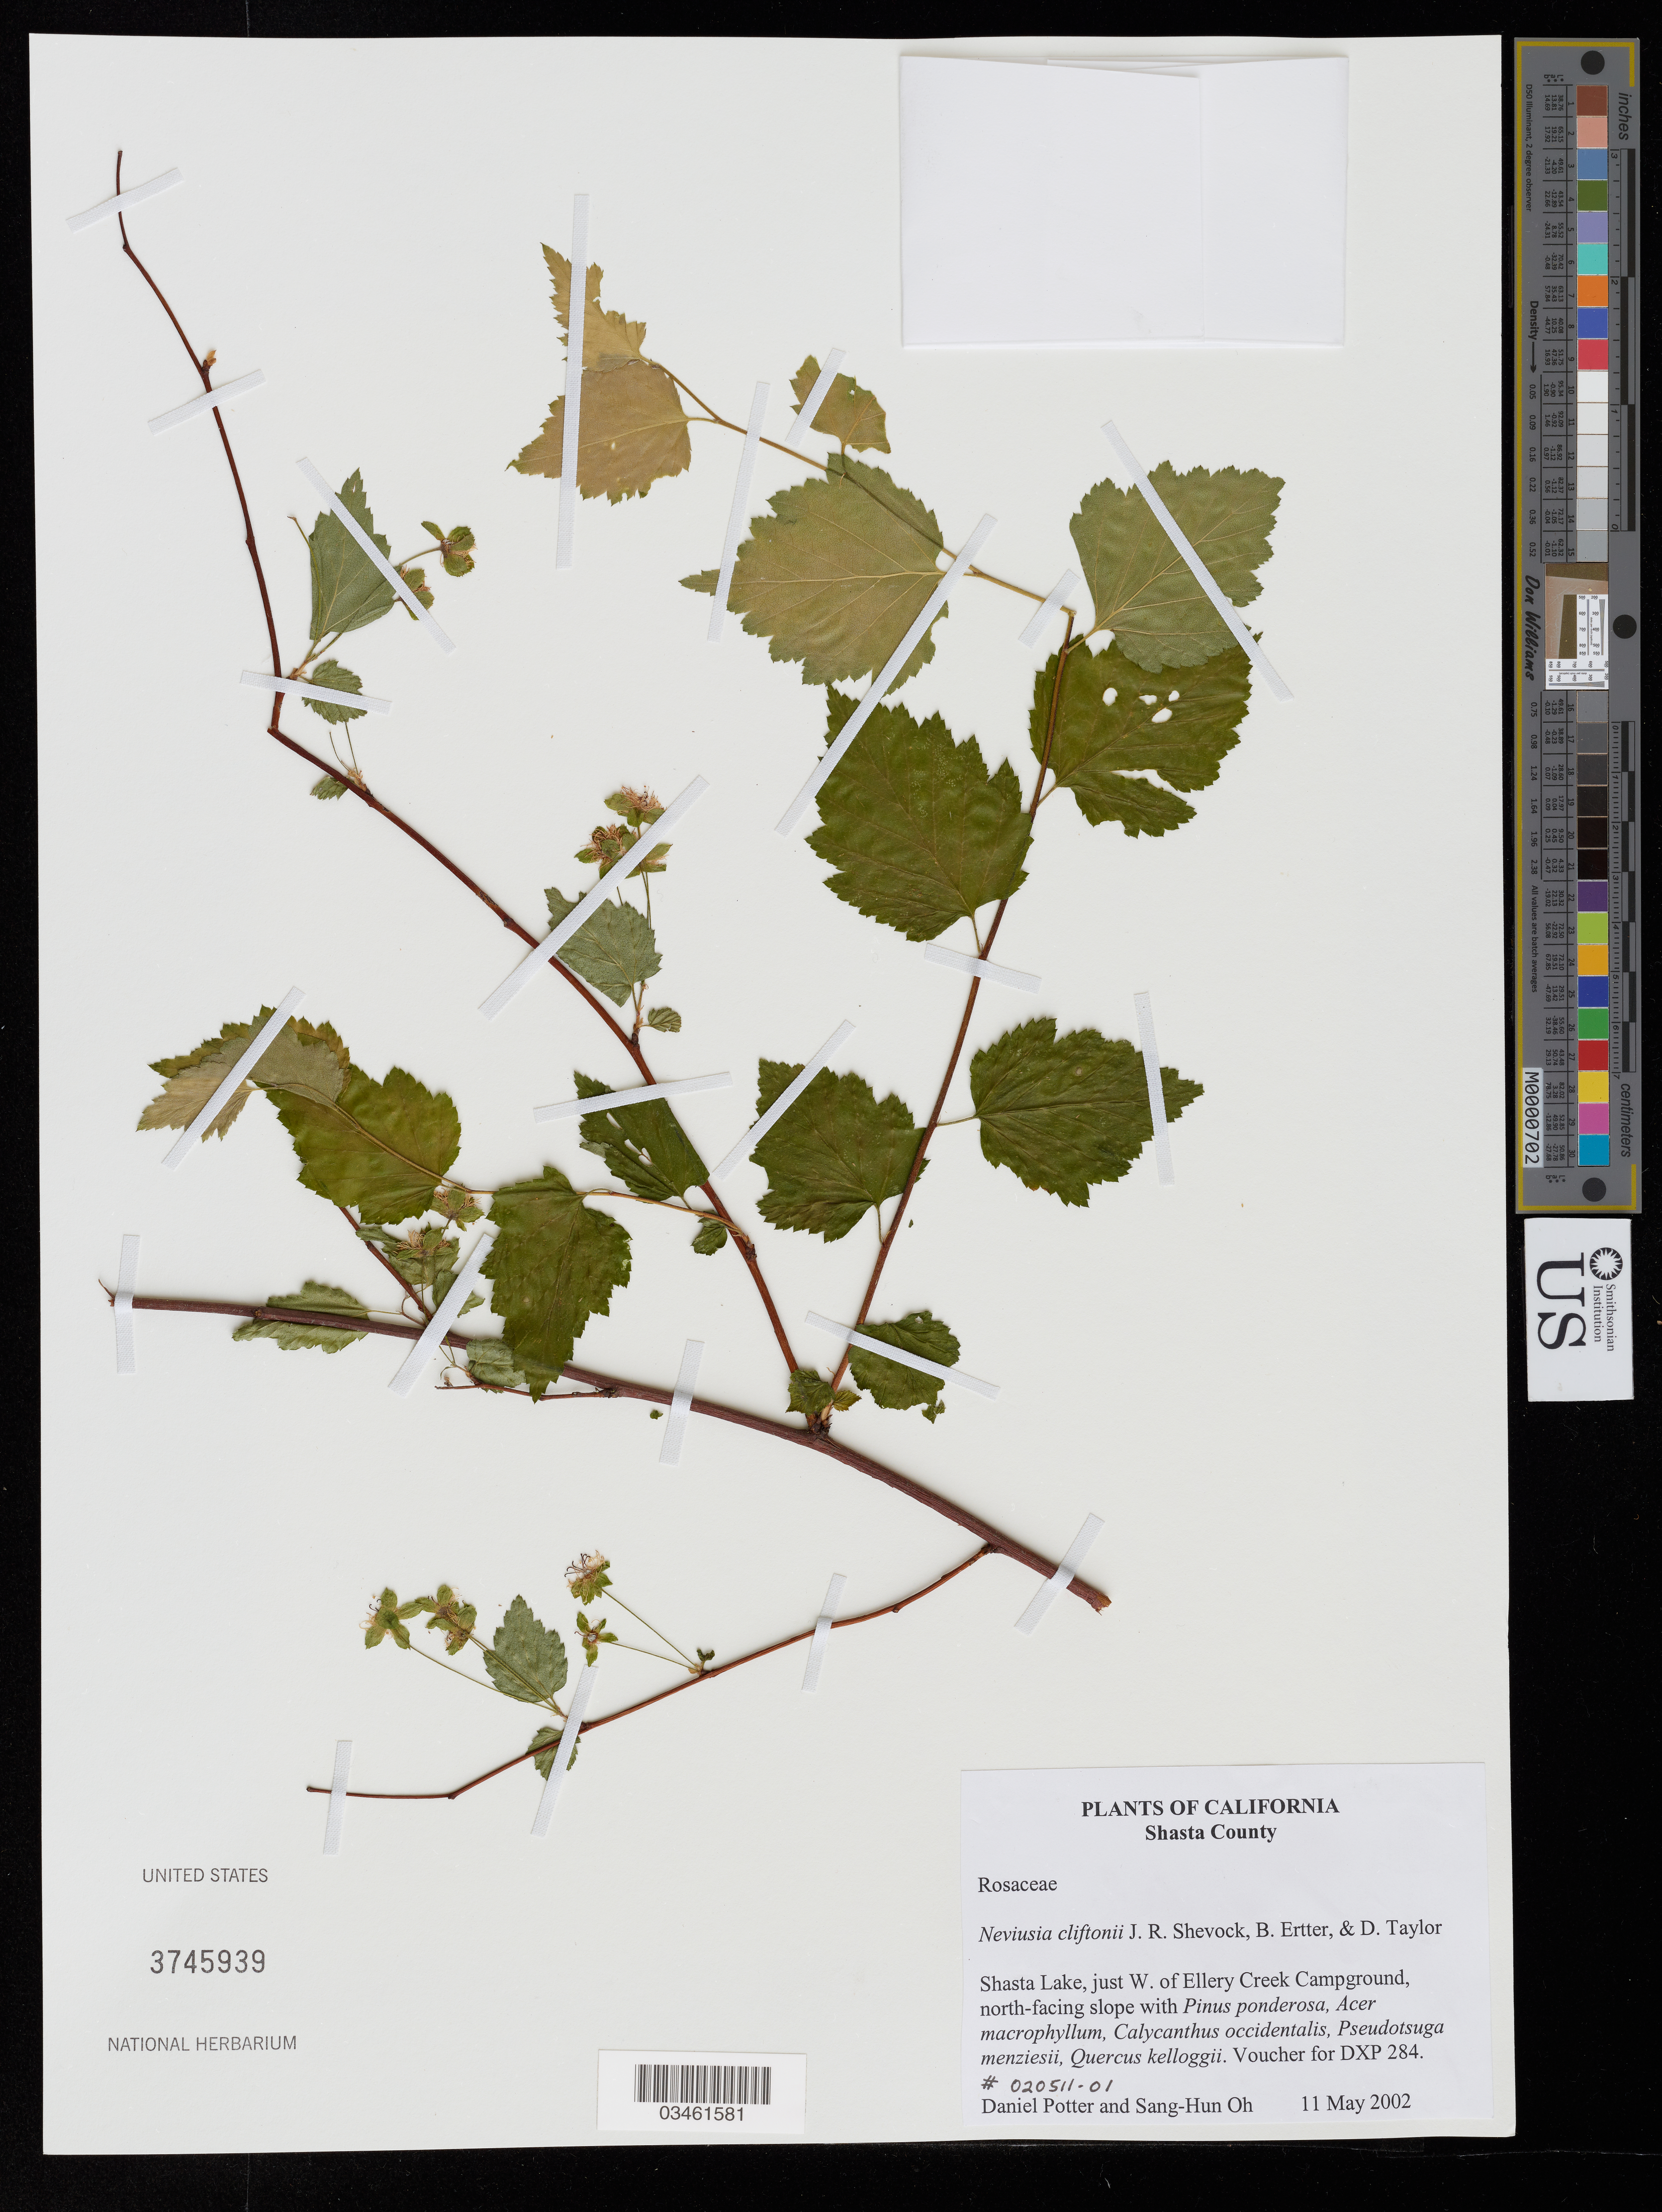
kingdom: Plantae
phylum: Tracheophyta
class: Magnoliopsida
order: Rosales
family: Rosaceae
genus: Neviusia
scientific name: Neviusia cliftonii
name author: Shevock et al.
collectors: D. Potter & S. Oh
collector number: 020511-01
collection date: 2002-05-11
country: United States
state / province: California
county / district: Shasta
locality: Shasta County. Shasta Lake, just W. of Ellery Creek Campground, north-facing slope.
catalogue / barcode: US 3745939